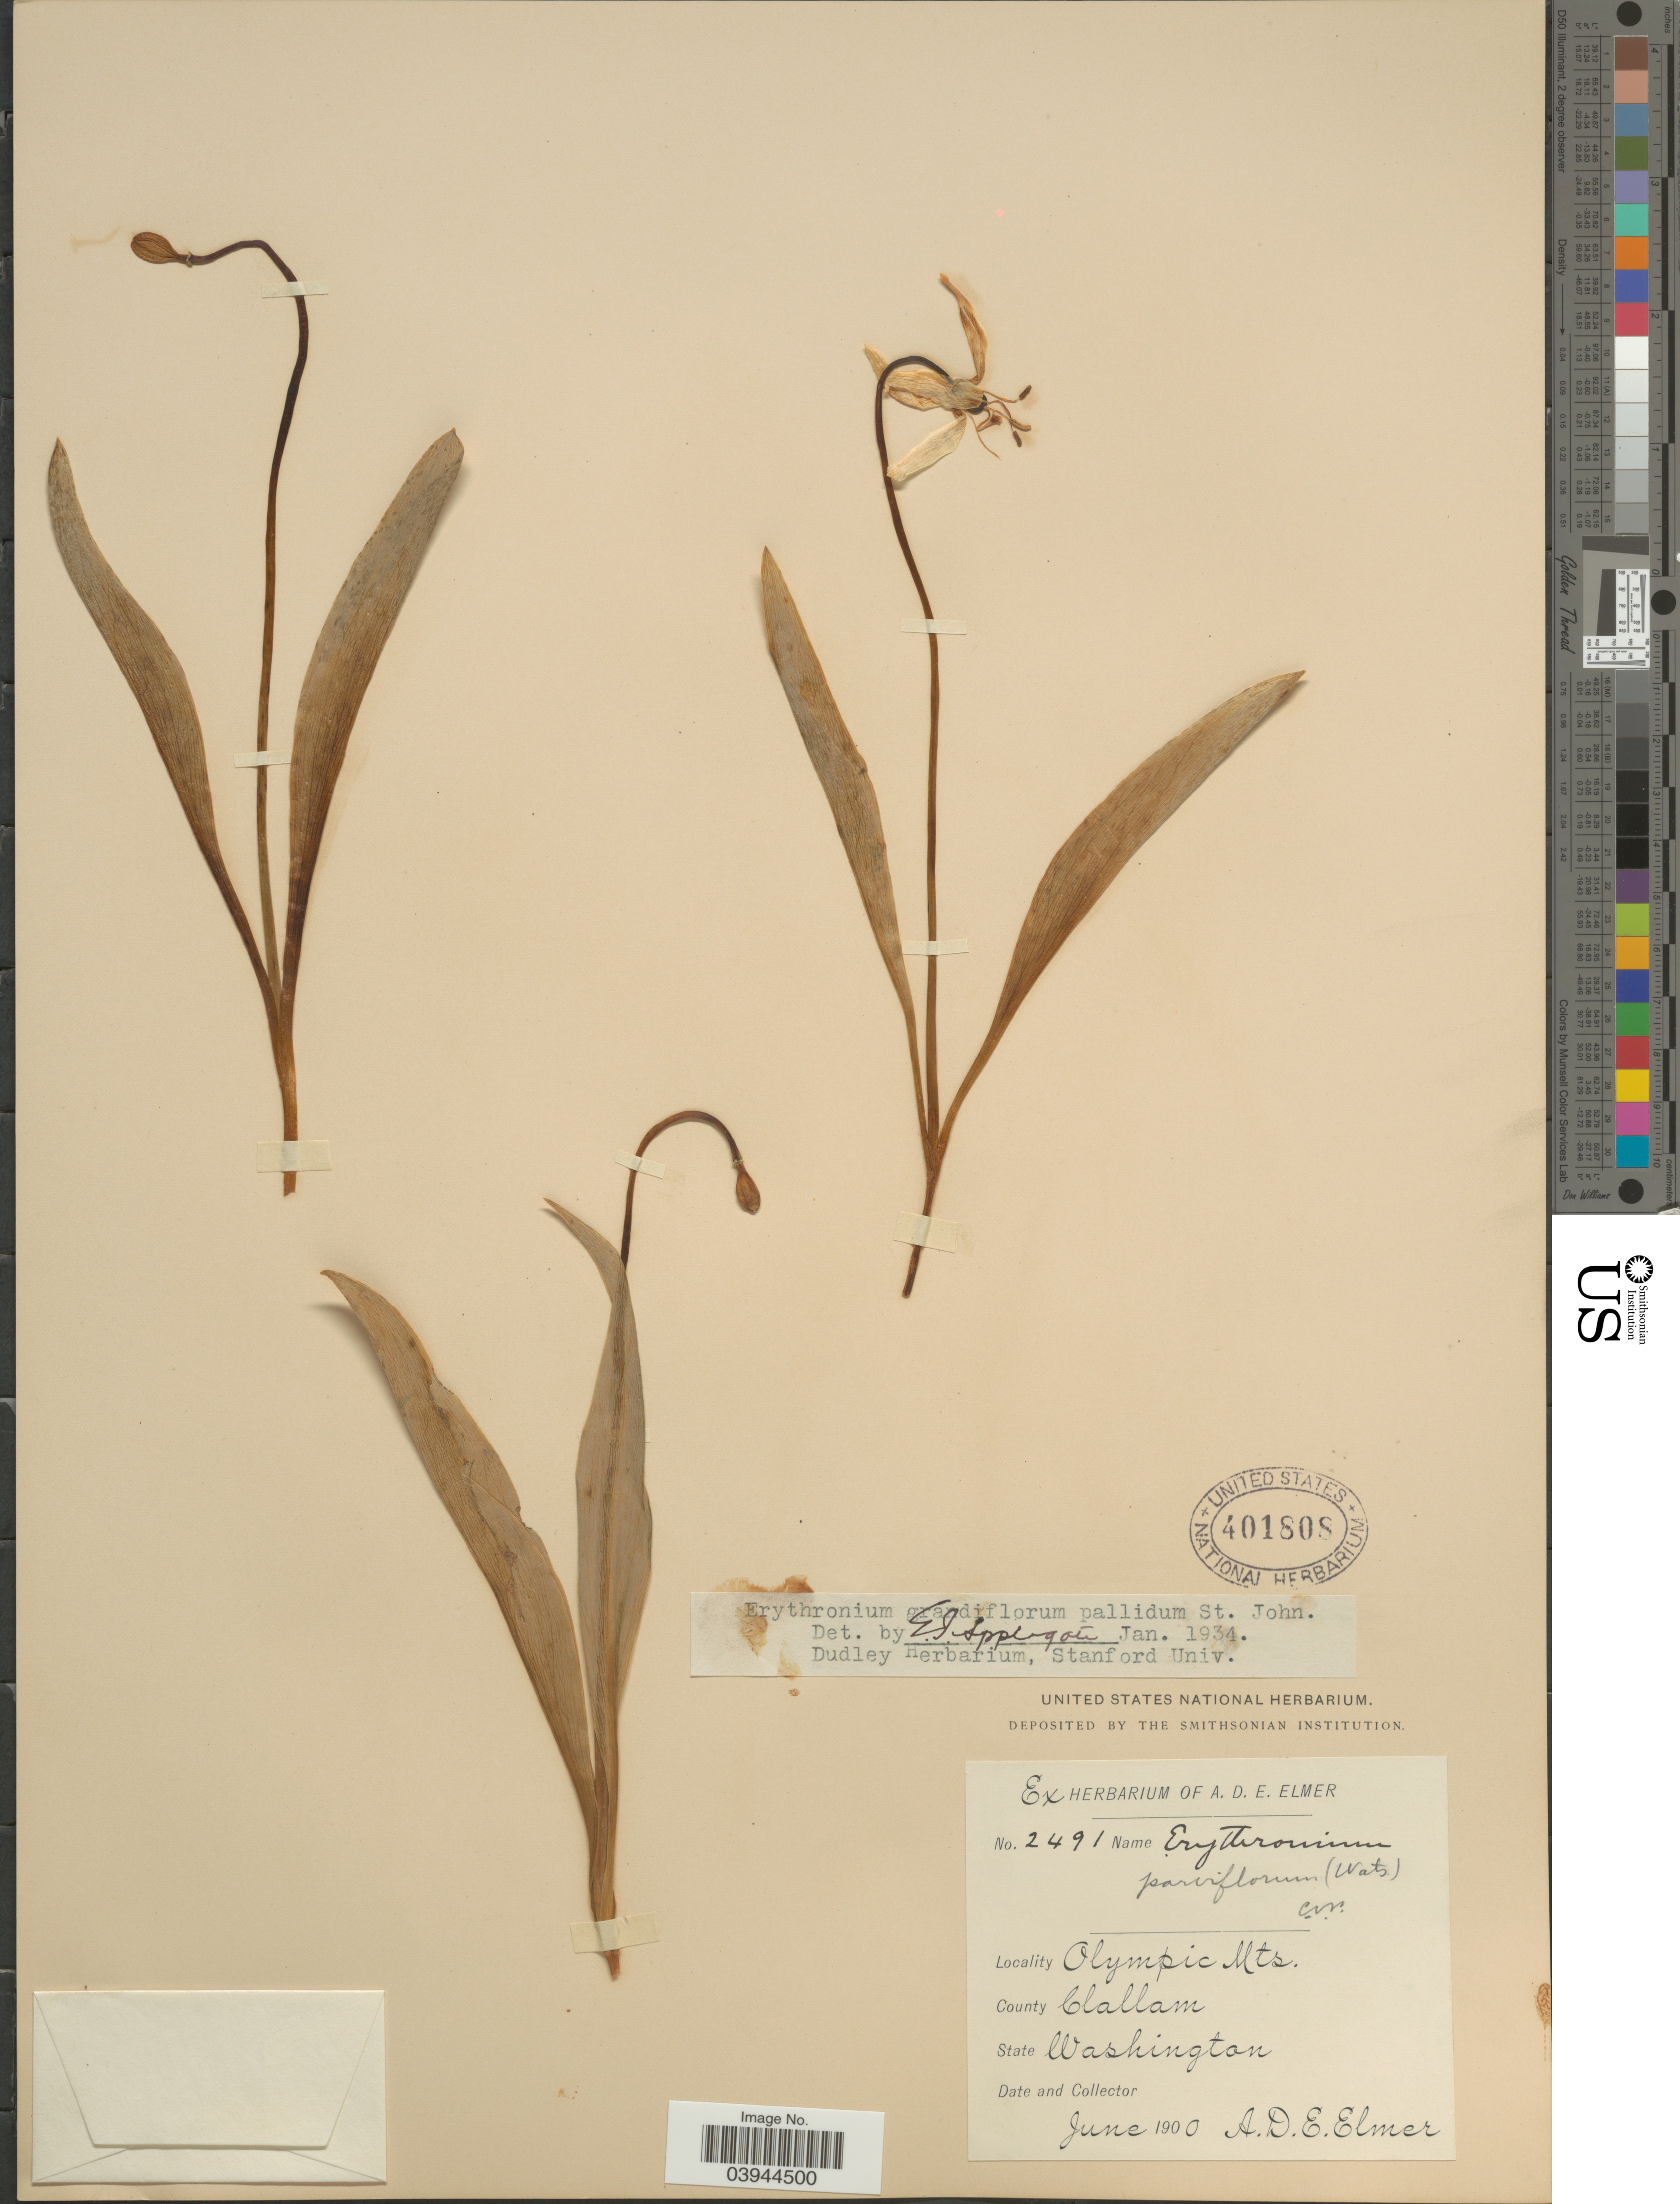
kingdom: Plantae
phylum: Tracheophyta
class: Liliopsida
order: Liliales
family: Liliaceae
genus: Erythronium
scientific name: Erythronium grandiflorum var. pallidum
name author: H. St. John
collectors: A. D. E. Elmer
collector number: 2491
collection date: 1900-06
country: United States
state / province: Washington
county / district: Clallam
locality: Olympic Mts. County Clallam.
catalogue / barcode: US 401808